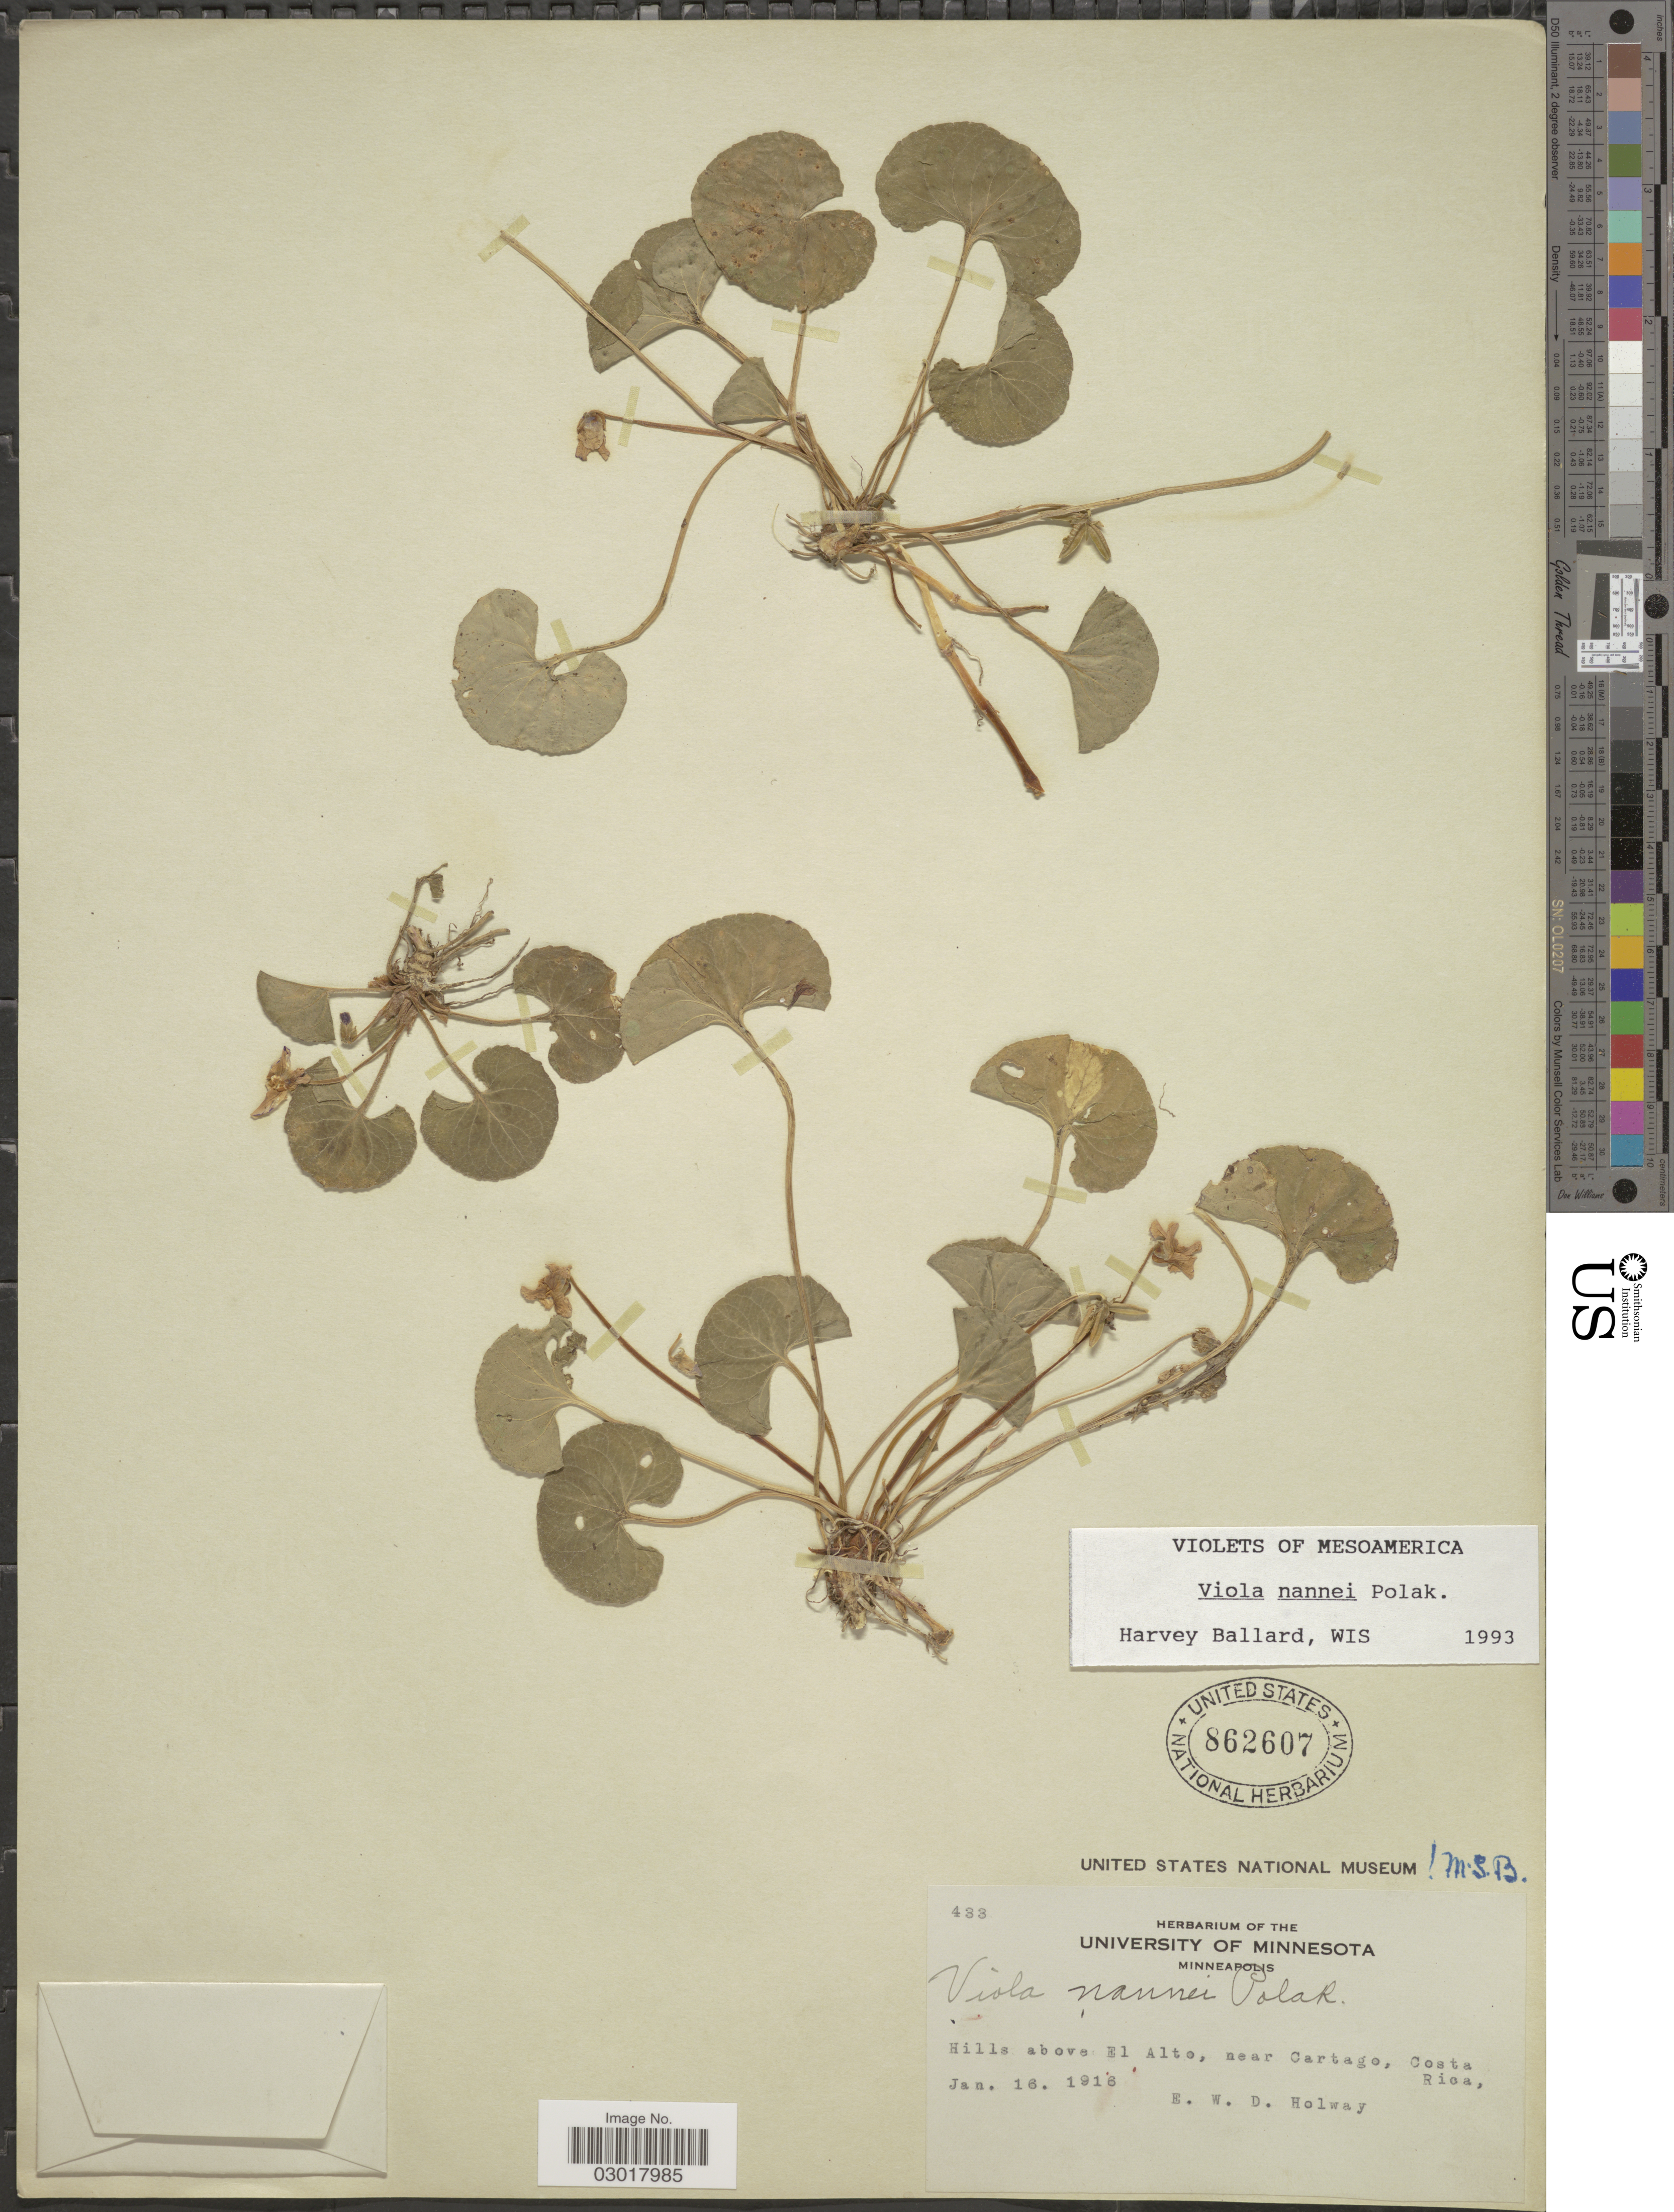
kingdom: Plantae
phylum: Tracheophyta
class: Magnoliopsida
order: Malpighiales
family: Violaceae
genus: Viola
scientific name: Viola nannei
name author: Polák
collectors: E. W. D. Holway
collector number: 433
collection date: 1916-01-16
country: Costa Rica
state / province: Cartago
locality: Hills above El Alto, near Cartago.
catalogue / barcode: US 862607